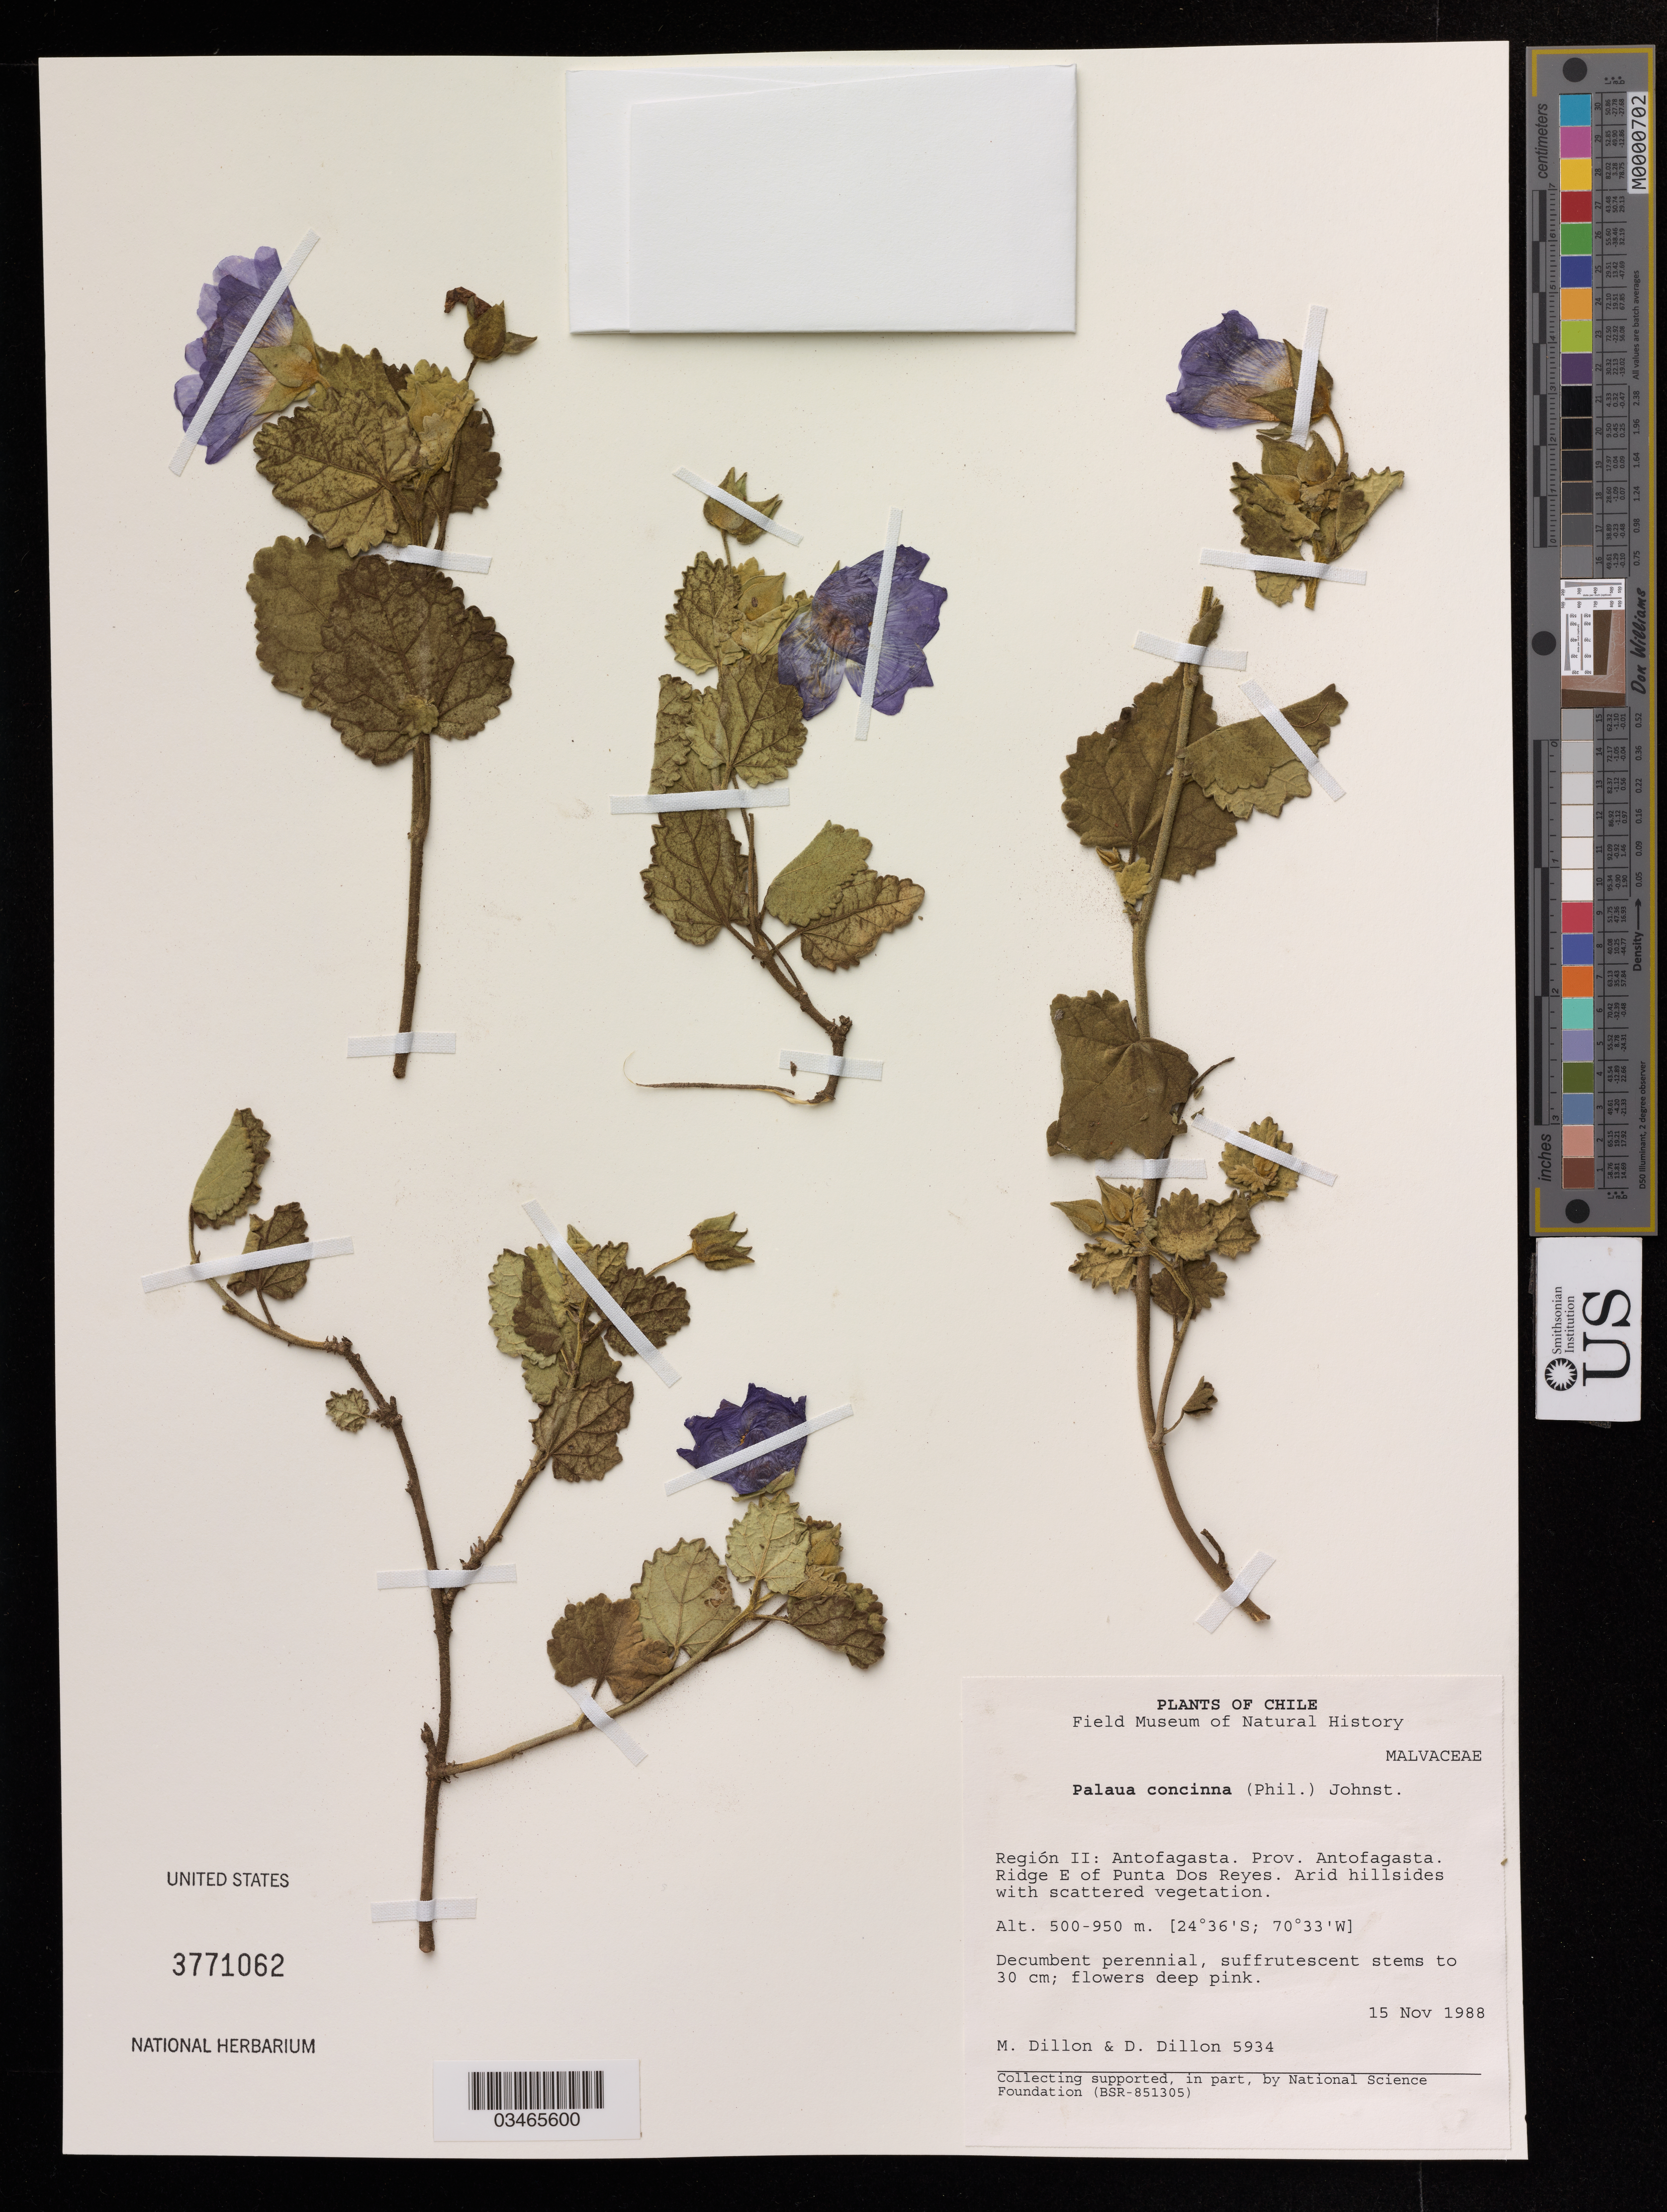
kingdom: Plantae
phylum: Tracheophyta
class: Magnoliopsida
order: Malvales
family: Malvaceae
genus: Palaua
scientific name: Palaua concinna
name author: (Phil.) I.M. Johnst.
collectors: M. O. Dillon & D. Dillon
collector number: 5934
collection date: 1988-11-15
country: Chile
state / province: Antofagasta (II)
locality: Prov. Antofagasta. Ridge E of Punta Dos Reyes.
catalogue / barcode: US 3771062